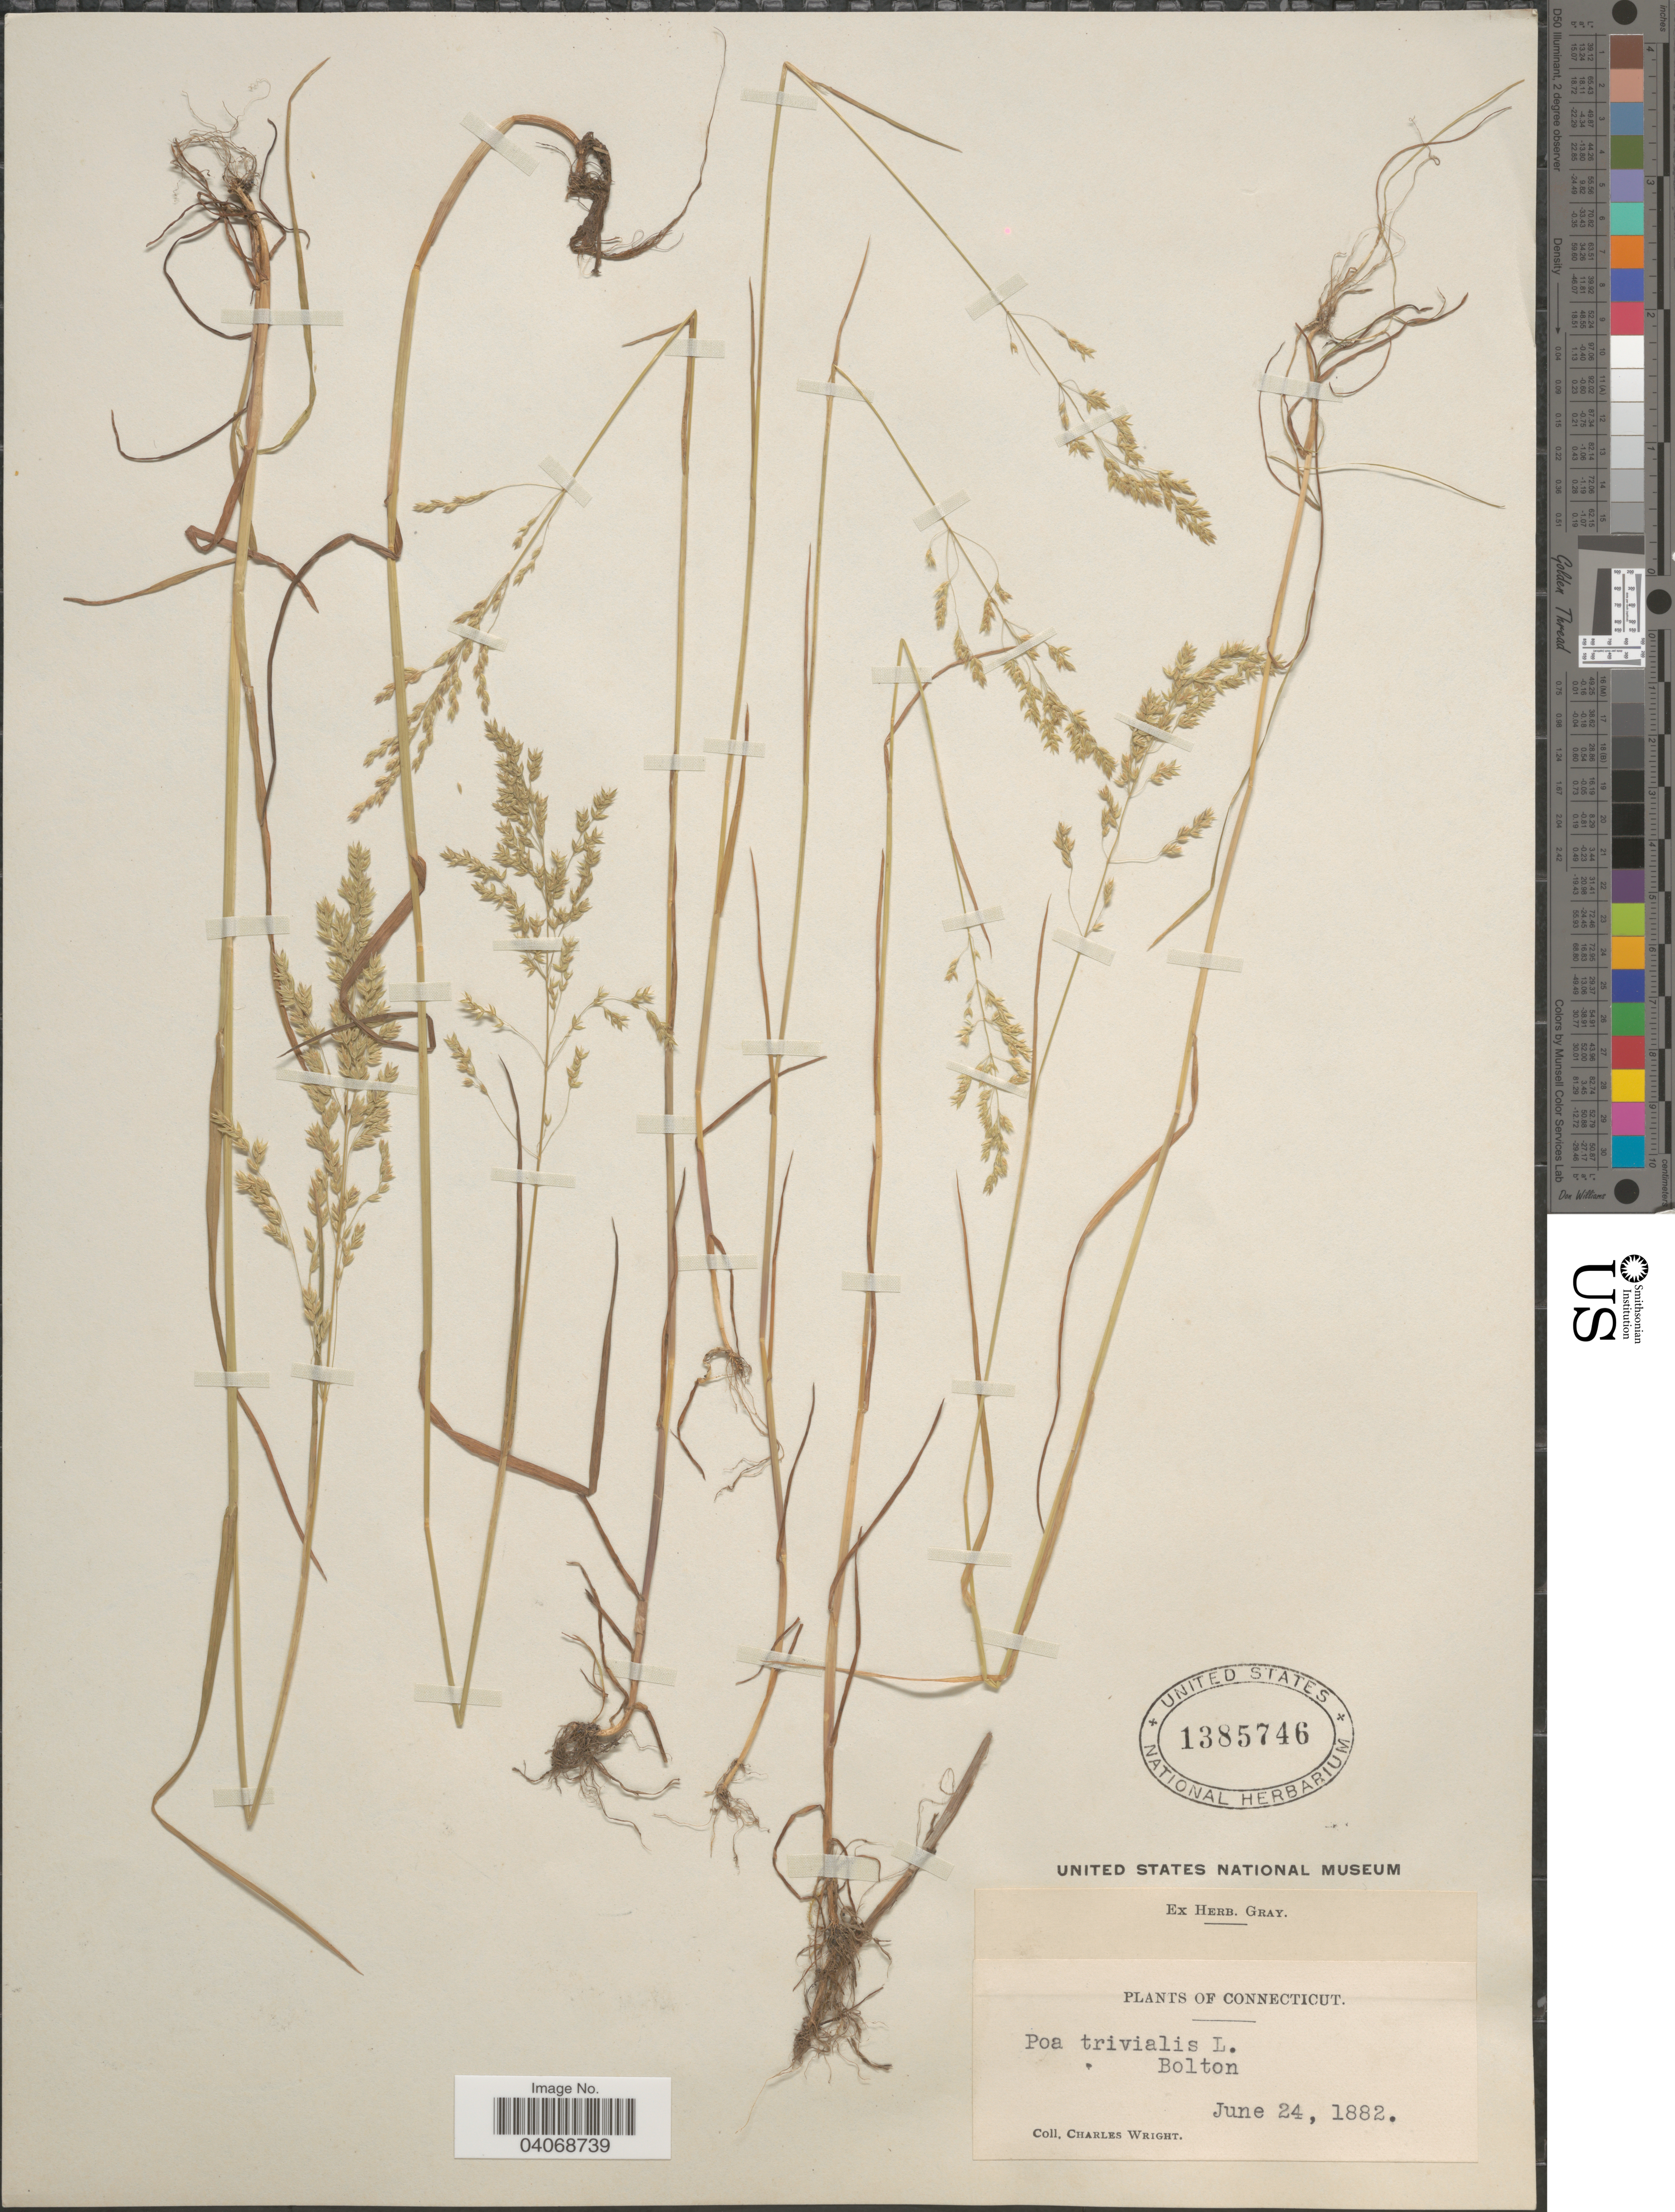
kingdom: Plantae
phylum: Tracheophyta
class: Liliopsida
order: Poales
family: Poaceae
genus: Poa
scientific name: Poa trivialis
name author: L.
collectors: C. Wright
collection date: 1882-06-24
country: United States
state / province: Connecticut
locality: Bolton.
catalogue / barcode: US 1385746